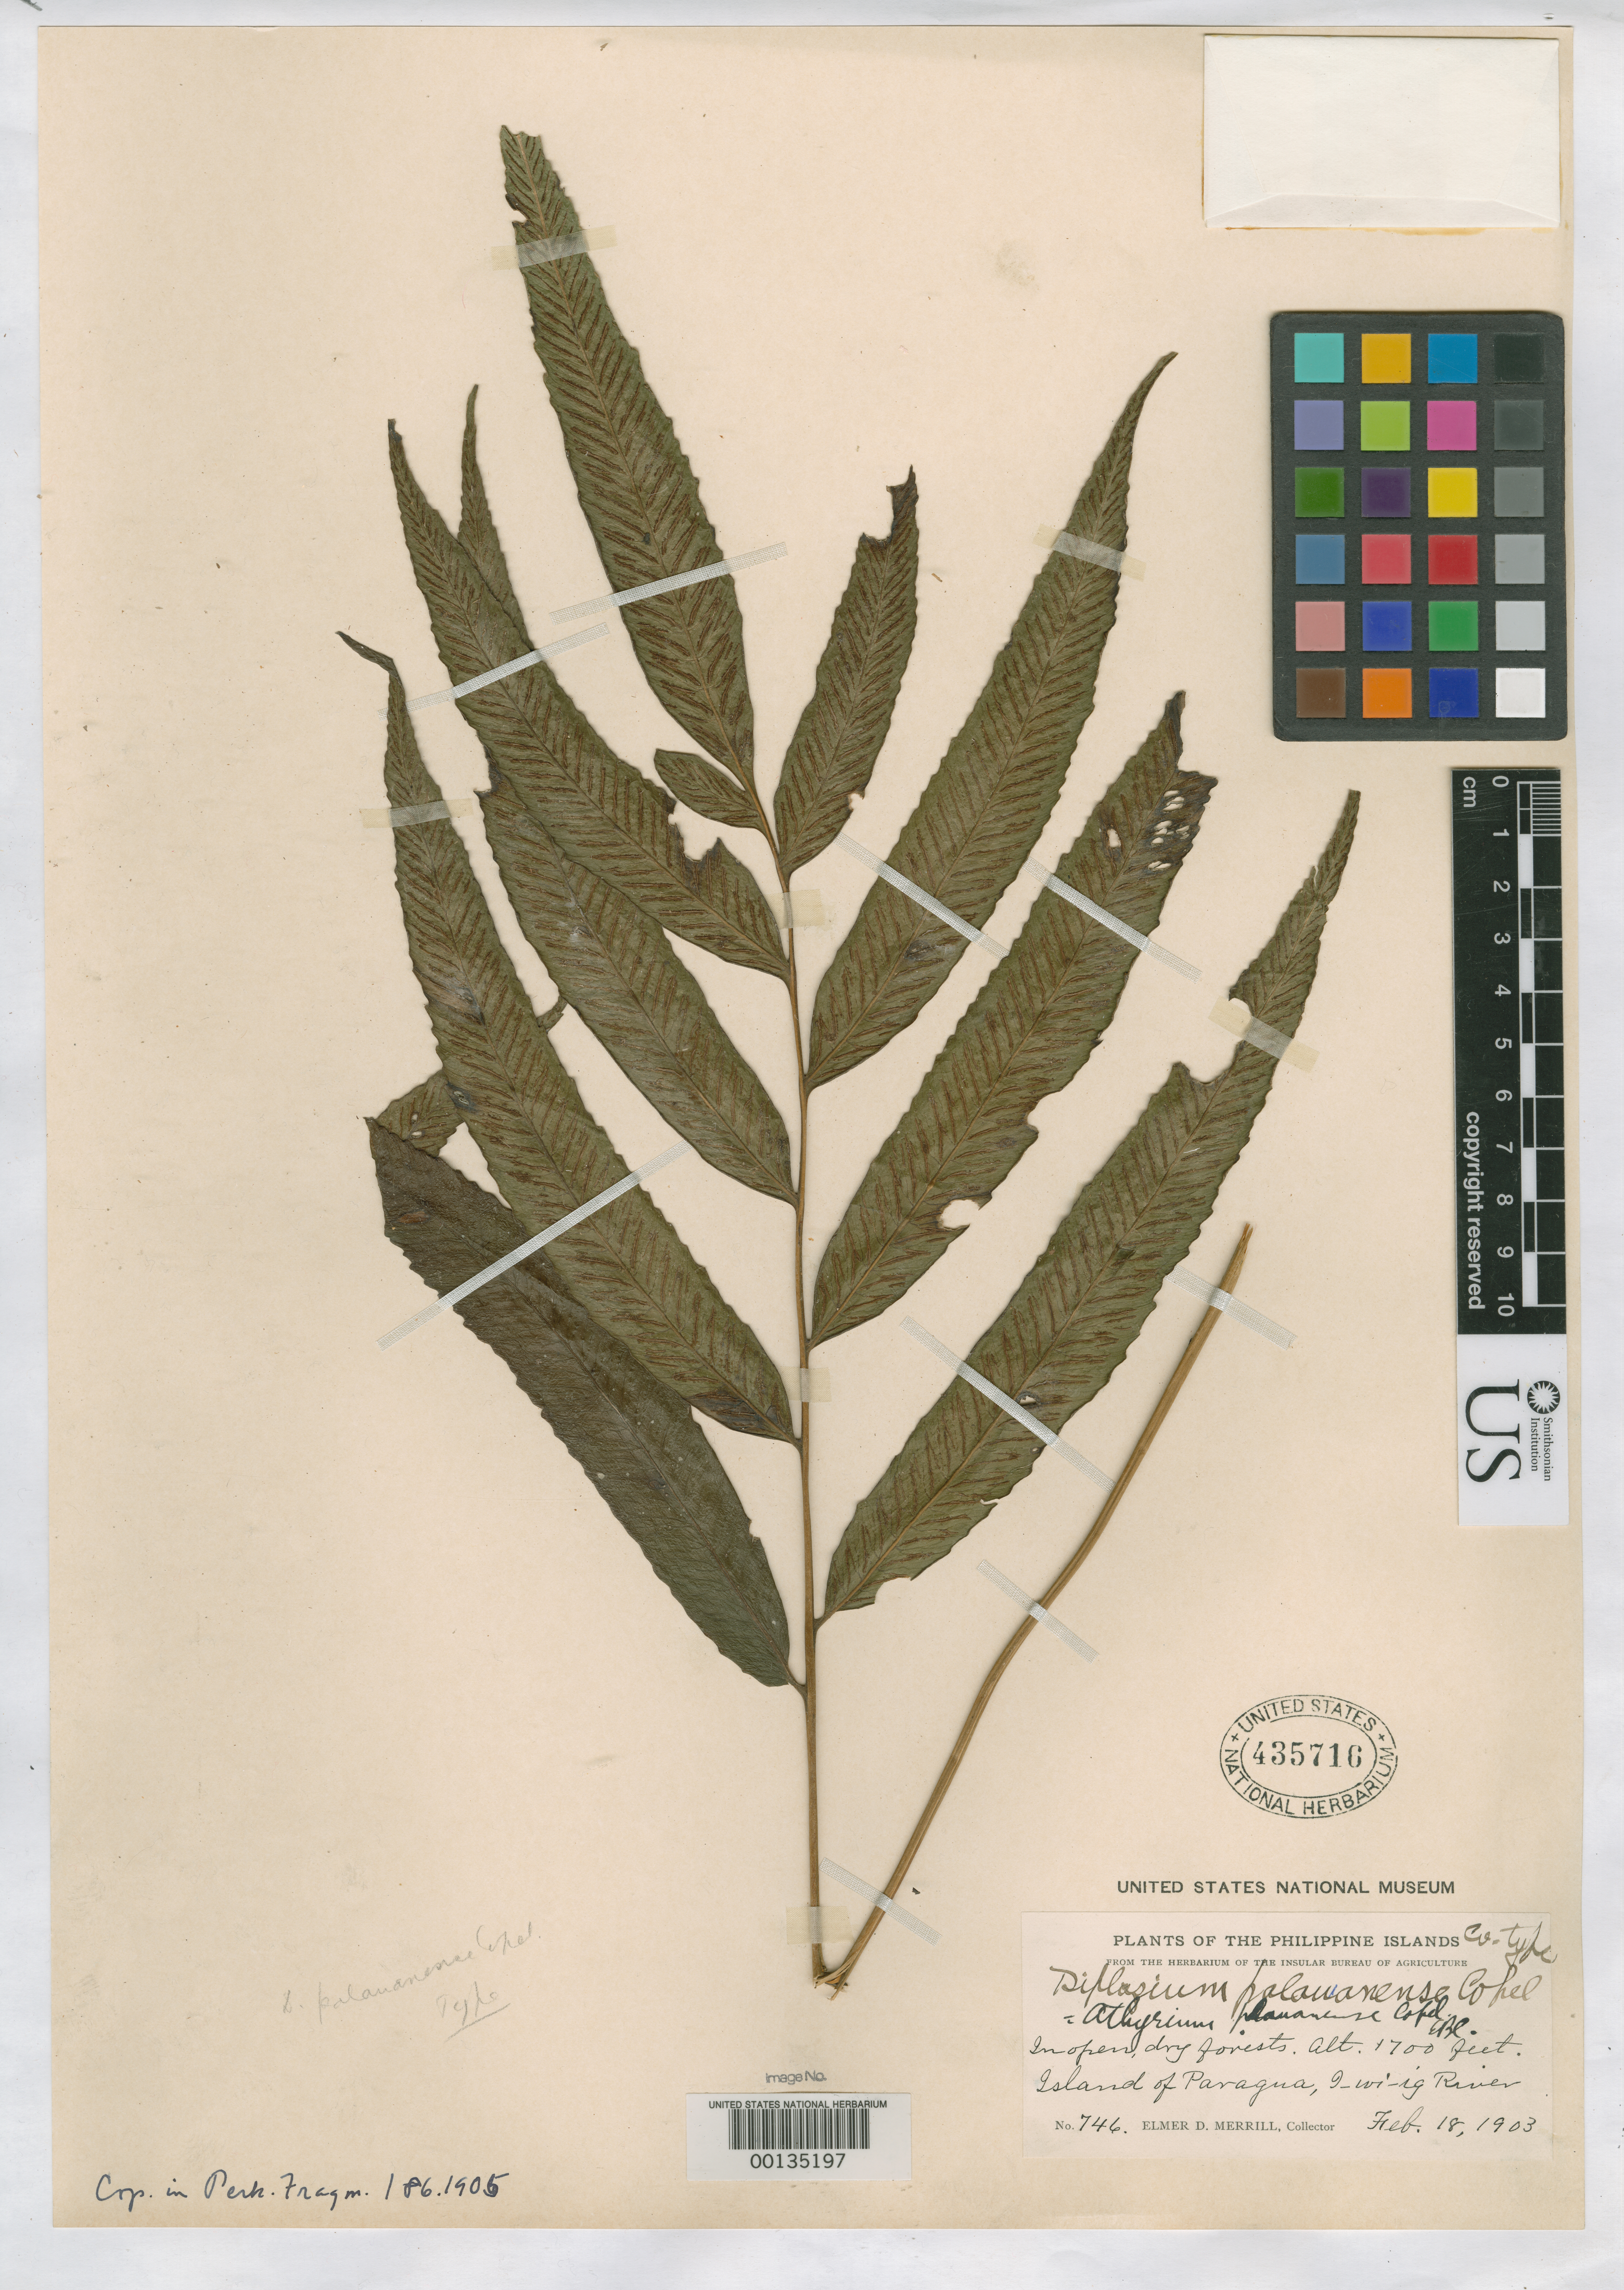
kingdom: Plantae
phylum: Tracheophyta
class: Polypodiopsida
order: Polypodiales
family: Athyriaceae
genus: Diplazium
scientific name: Diplazium palawanense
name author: Copel. in Perkins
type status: Type Collection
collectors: E. D. Merrill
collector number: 746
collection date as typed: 18 Feb 1903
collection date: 1903-02-18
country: Philippines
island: Paragua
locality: Iwiig River.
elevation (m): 518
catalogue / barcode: US 435716